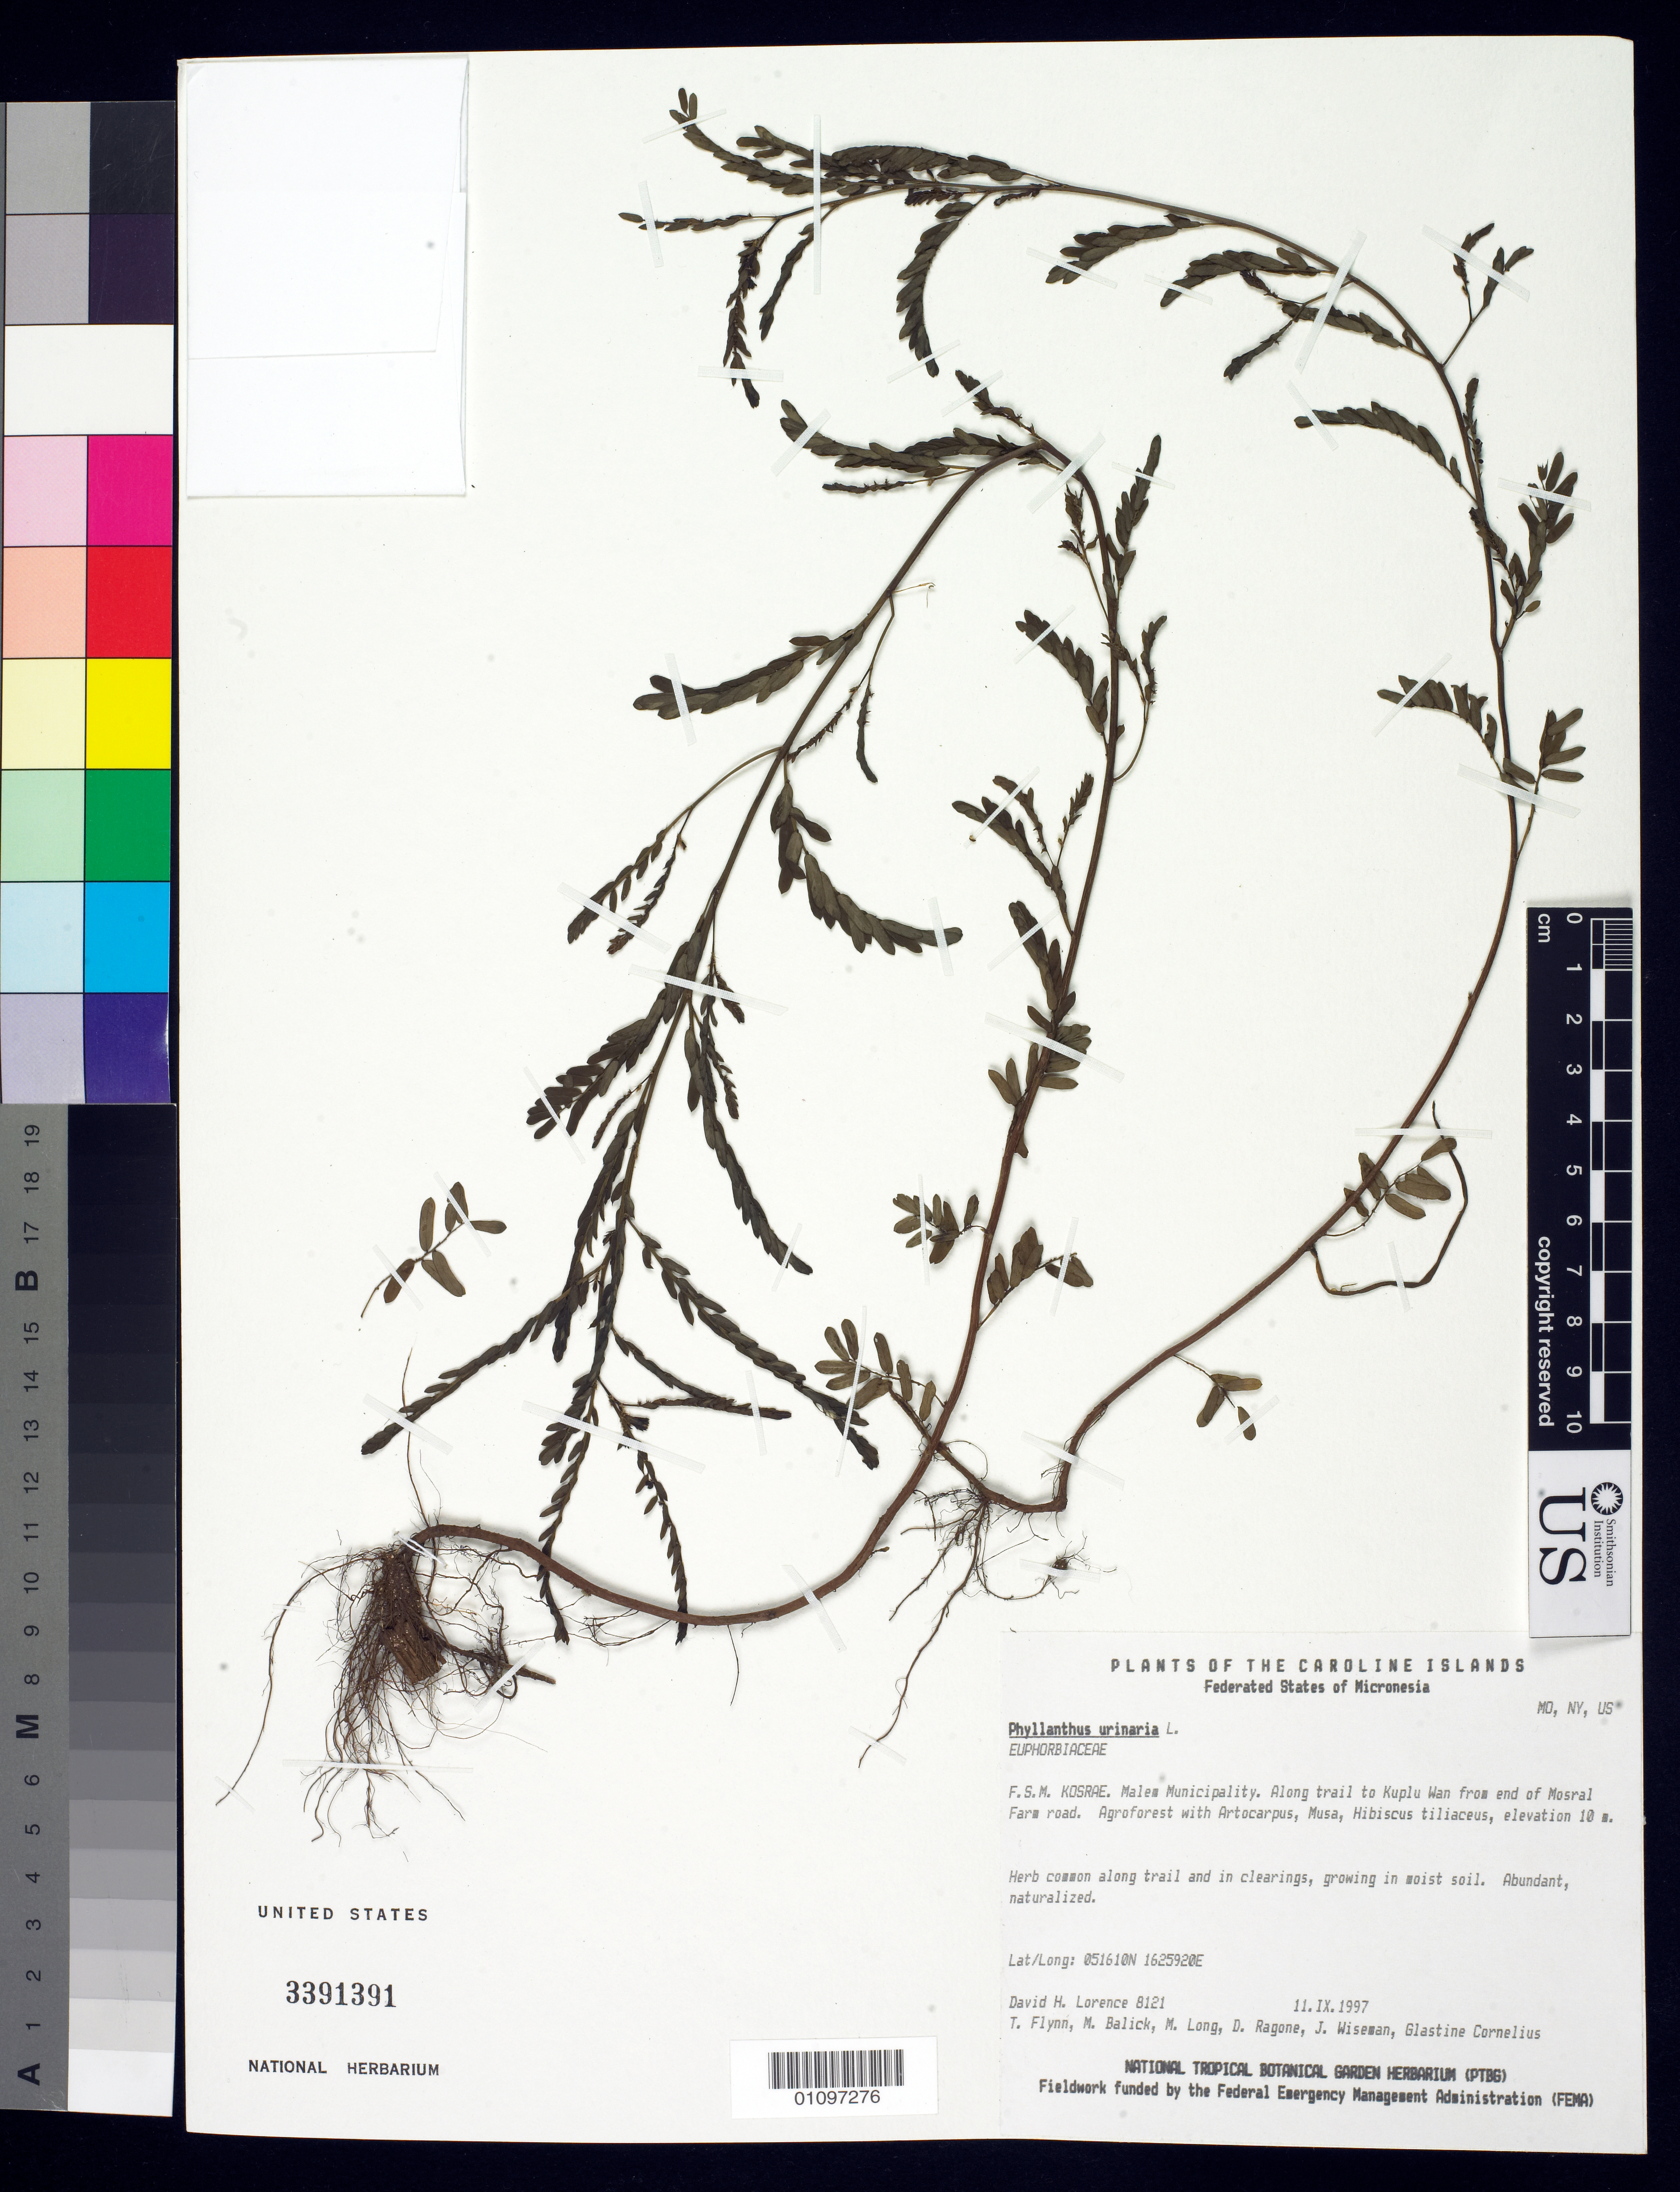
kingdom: Plantae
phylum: Tracheophyta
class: Magnoliopsida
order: Malpighiales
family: Phyllanthaceae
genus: Phyllanthus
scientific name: Phyllanthus urinaria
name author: L.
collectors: D. Lorence, T. W. Flynn, M. J. Balick, M. Long, D. Ragone, J. Wiseman & G. Cornelius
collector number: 8121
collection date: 1997-09-11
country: Micronesia, Federated States of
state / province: Kosrae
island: Kosrae [Kusaie]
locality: Malem Municipality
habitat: Coomon along trail and in clearings, growing in moist soil.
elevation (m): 0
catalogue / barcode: US 3391391